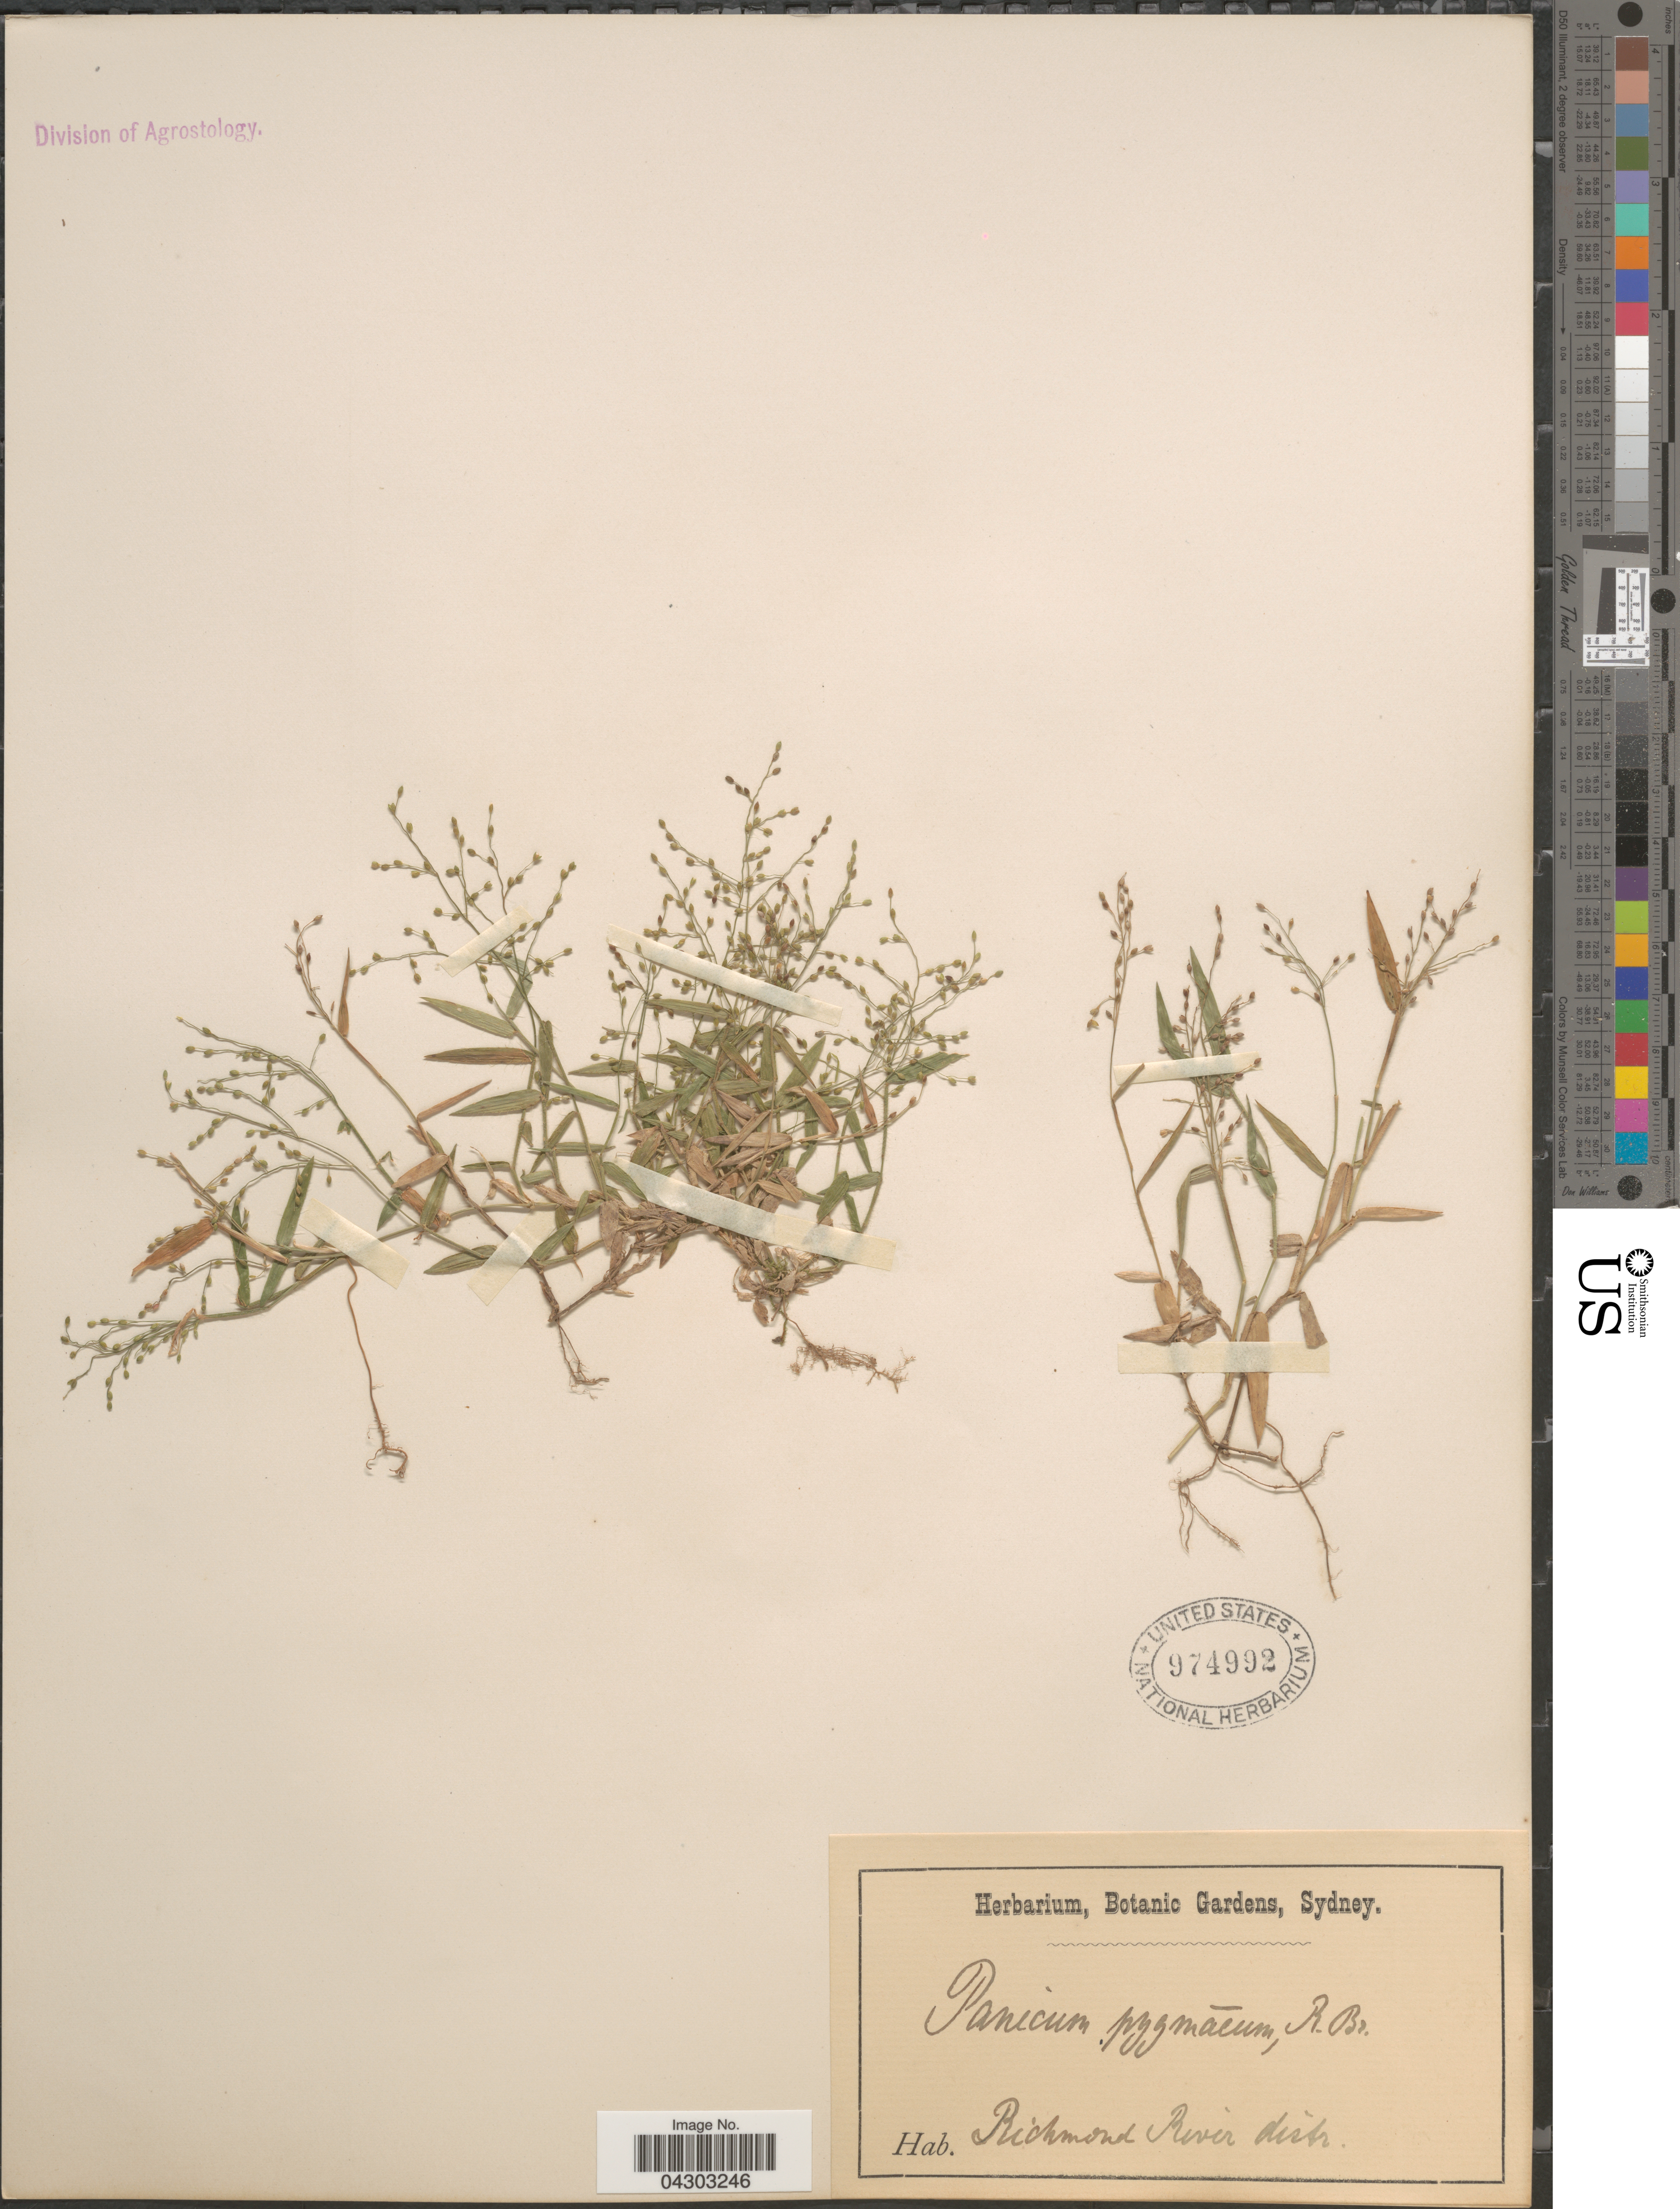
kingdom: Plantae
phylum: Tracheophyta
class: Liliopsida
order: Poales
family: Poaceae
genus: Panicum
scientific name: Panicum pygmaeum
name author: R. Br.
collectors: ex Herb. Bot. Gard. Sydney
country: Australia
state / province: New South Wales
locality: Richmond River distr.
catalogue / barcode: US 974992